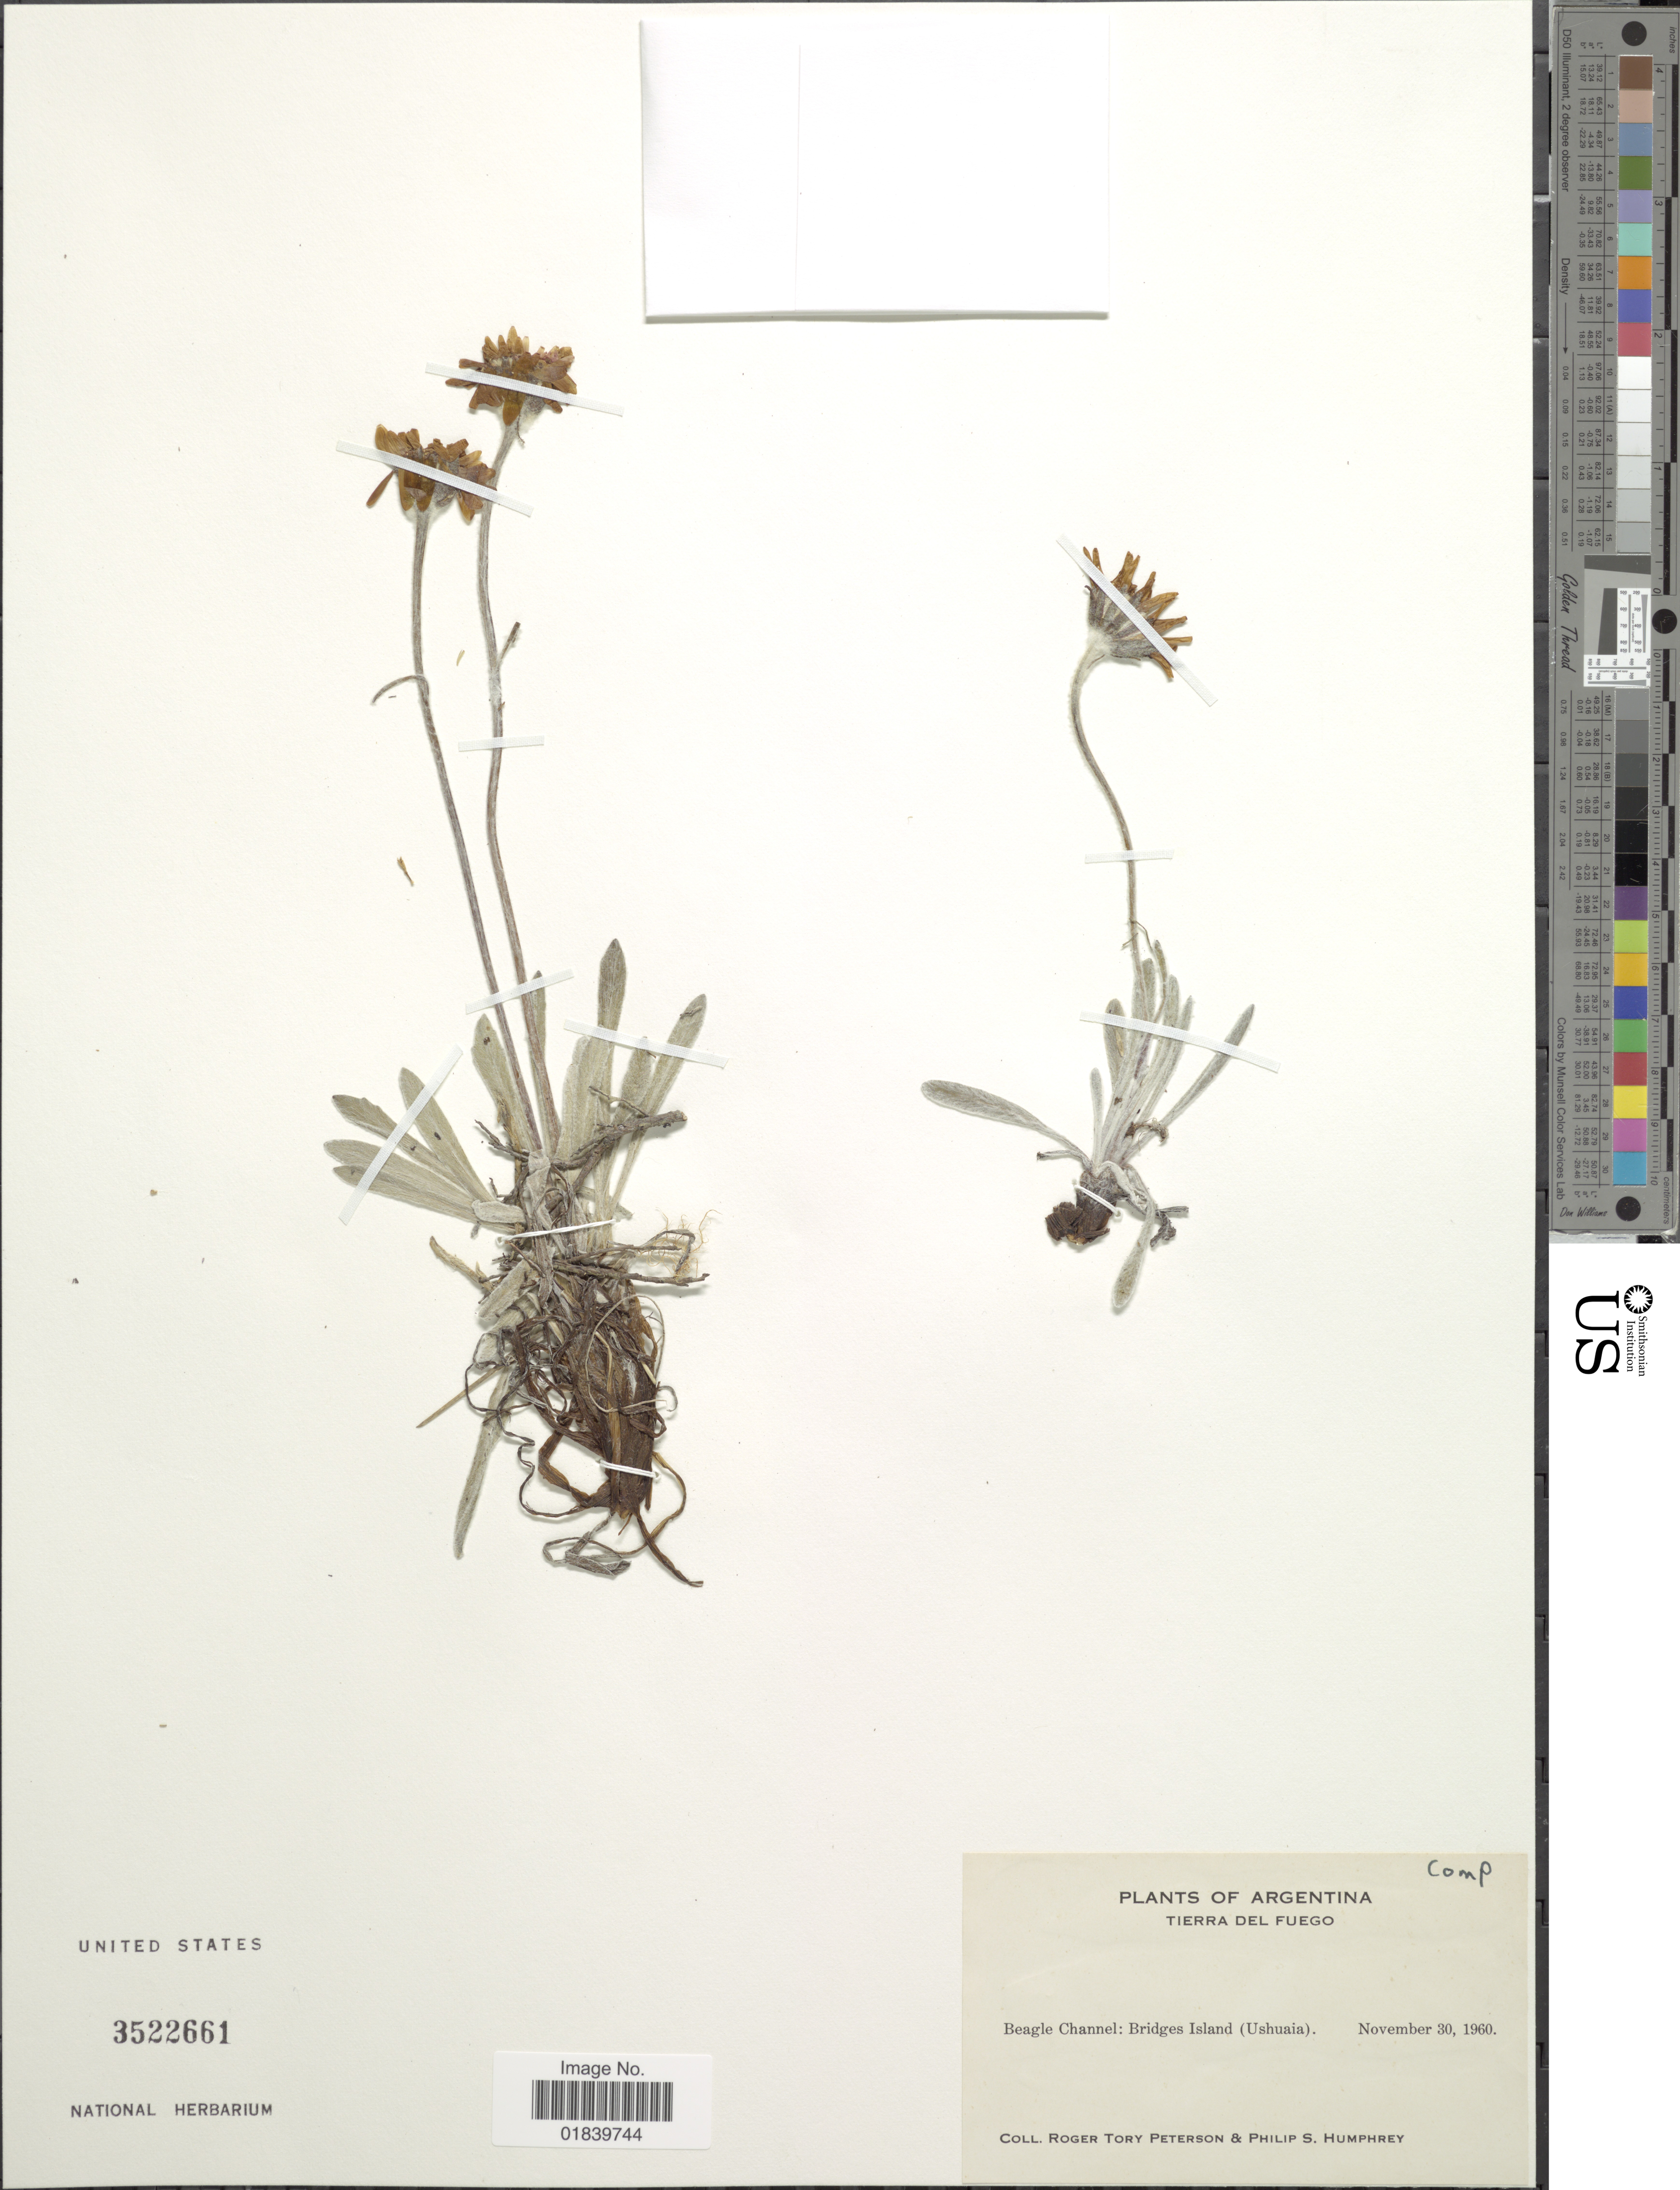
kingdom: Plantae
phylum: Tracheophyta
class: Magnoliopsida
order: Asterales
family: Asteraceae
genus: Senecio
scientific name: Senecio sp.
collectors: R. Peterson & P. Humphrey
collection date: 1960-11-30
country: Argentina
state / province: Tierra del Fuego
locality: Beagle Channel: Bridges Island (Ushuaia). Tierra del Fuego.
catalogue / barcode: US 3522661